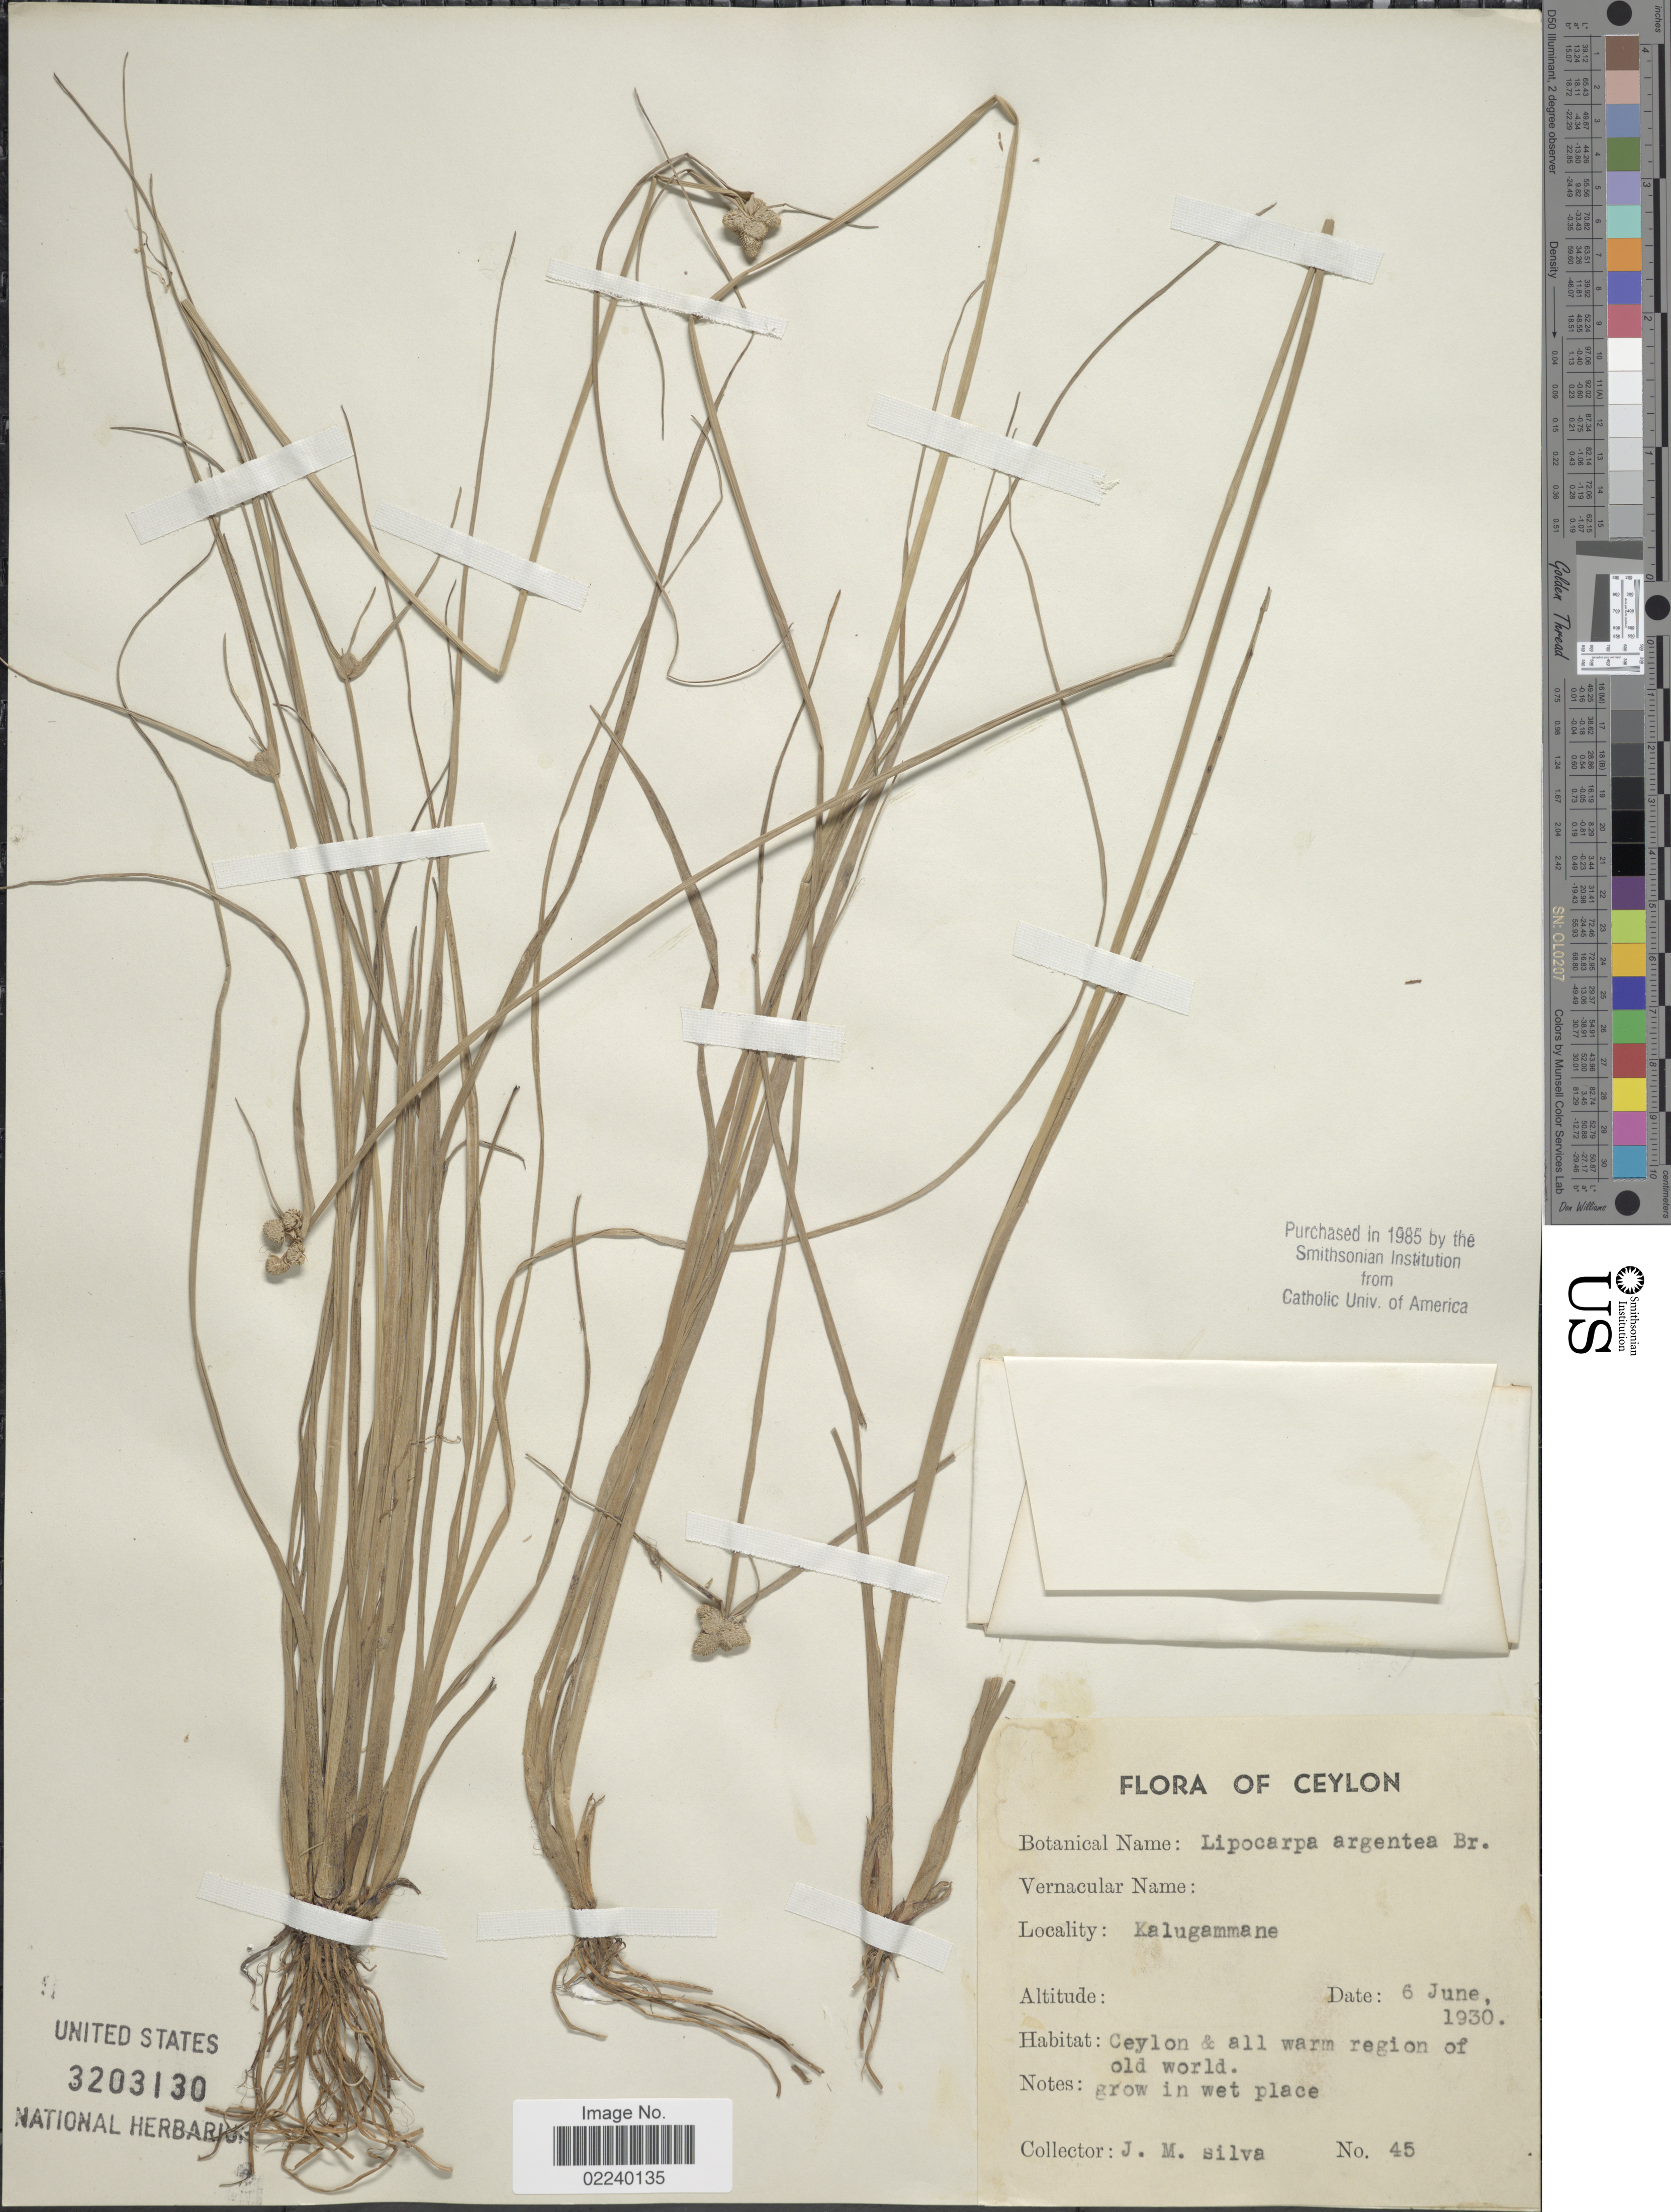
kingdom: Plantae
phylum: Tracheophyta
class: Liliopsida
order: Poales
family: Cyperaceae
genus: Cyperus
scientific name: Cyperus albescens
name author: (Steud.) Larridon & Govaerts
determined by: Strong, M. T., (US), Smithsonian Institution - National Museum of Natural History (UNITED STATES)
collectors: J. M. Silva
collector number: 45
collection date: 1930-06-06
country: Sri Lanka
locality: Ceylon, Kalugammane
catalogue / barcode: US 3203130